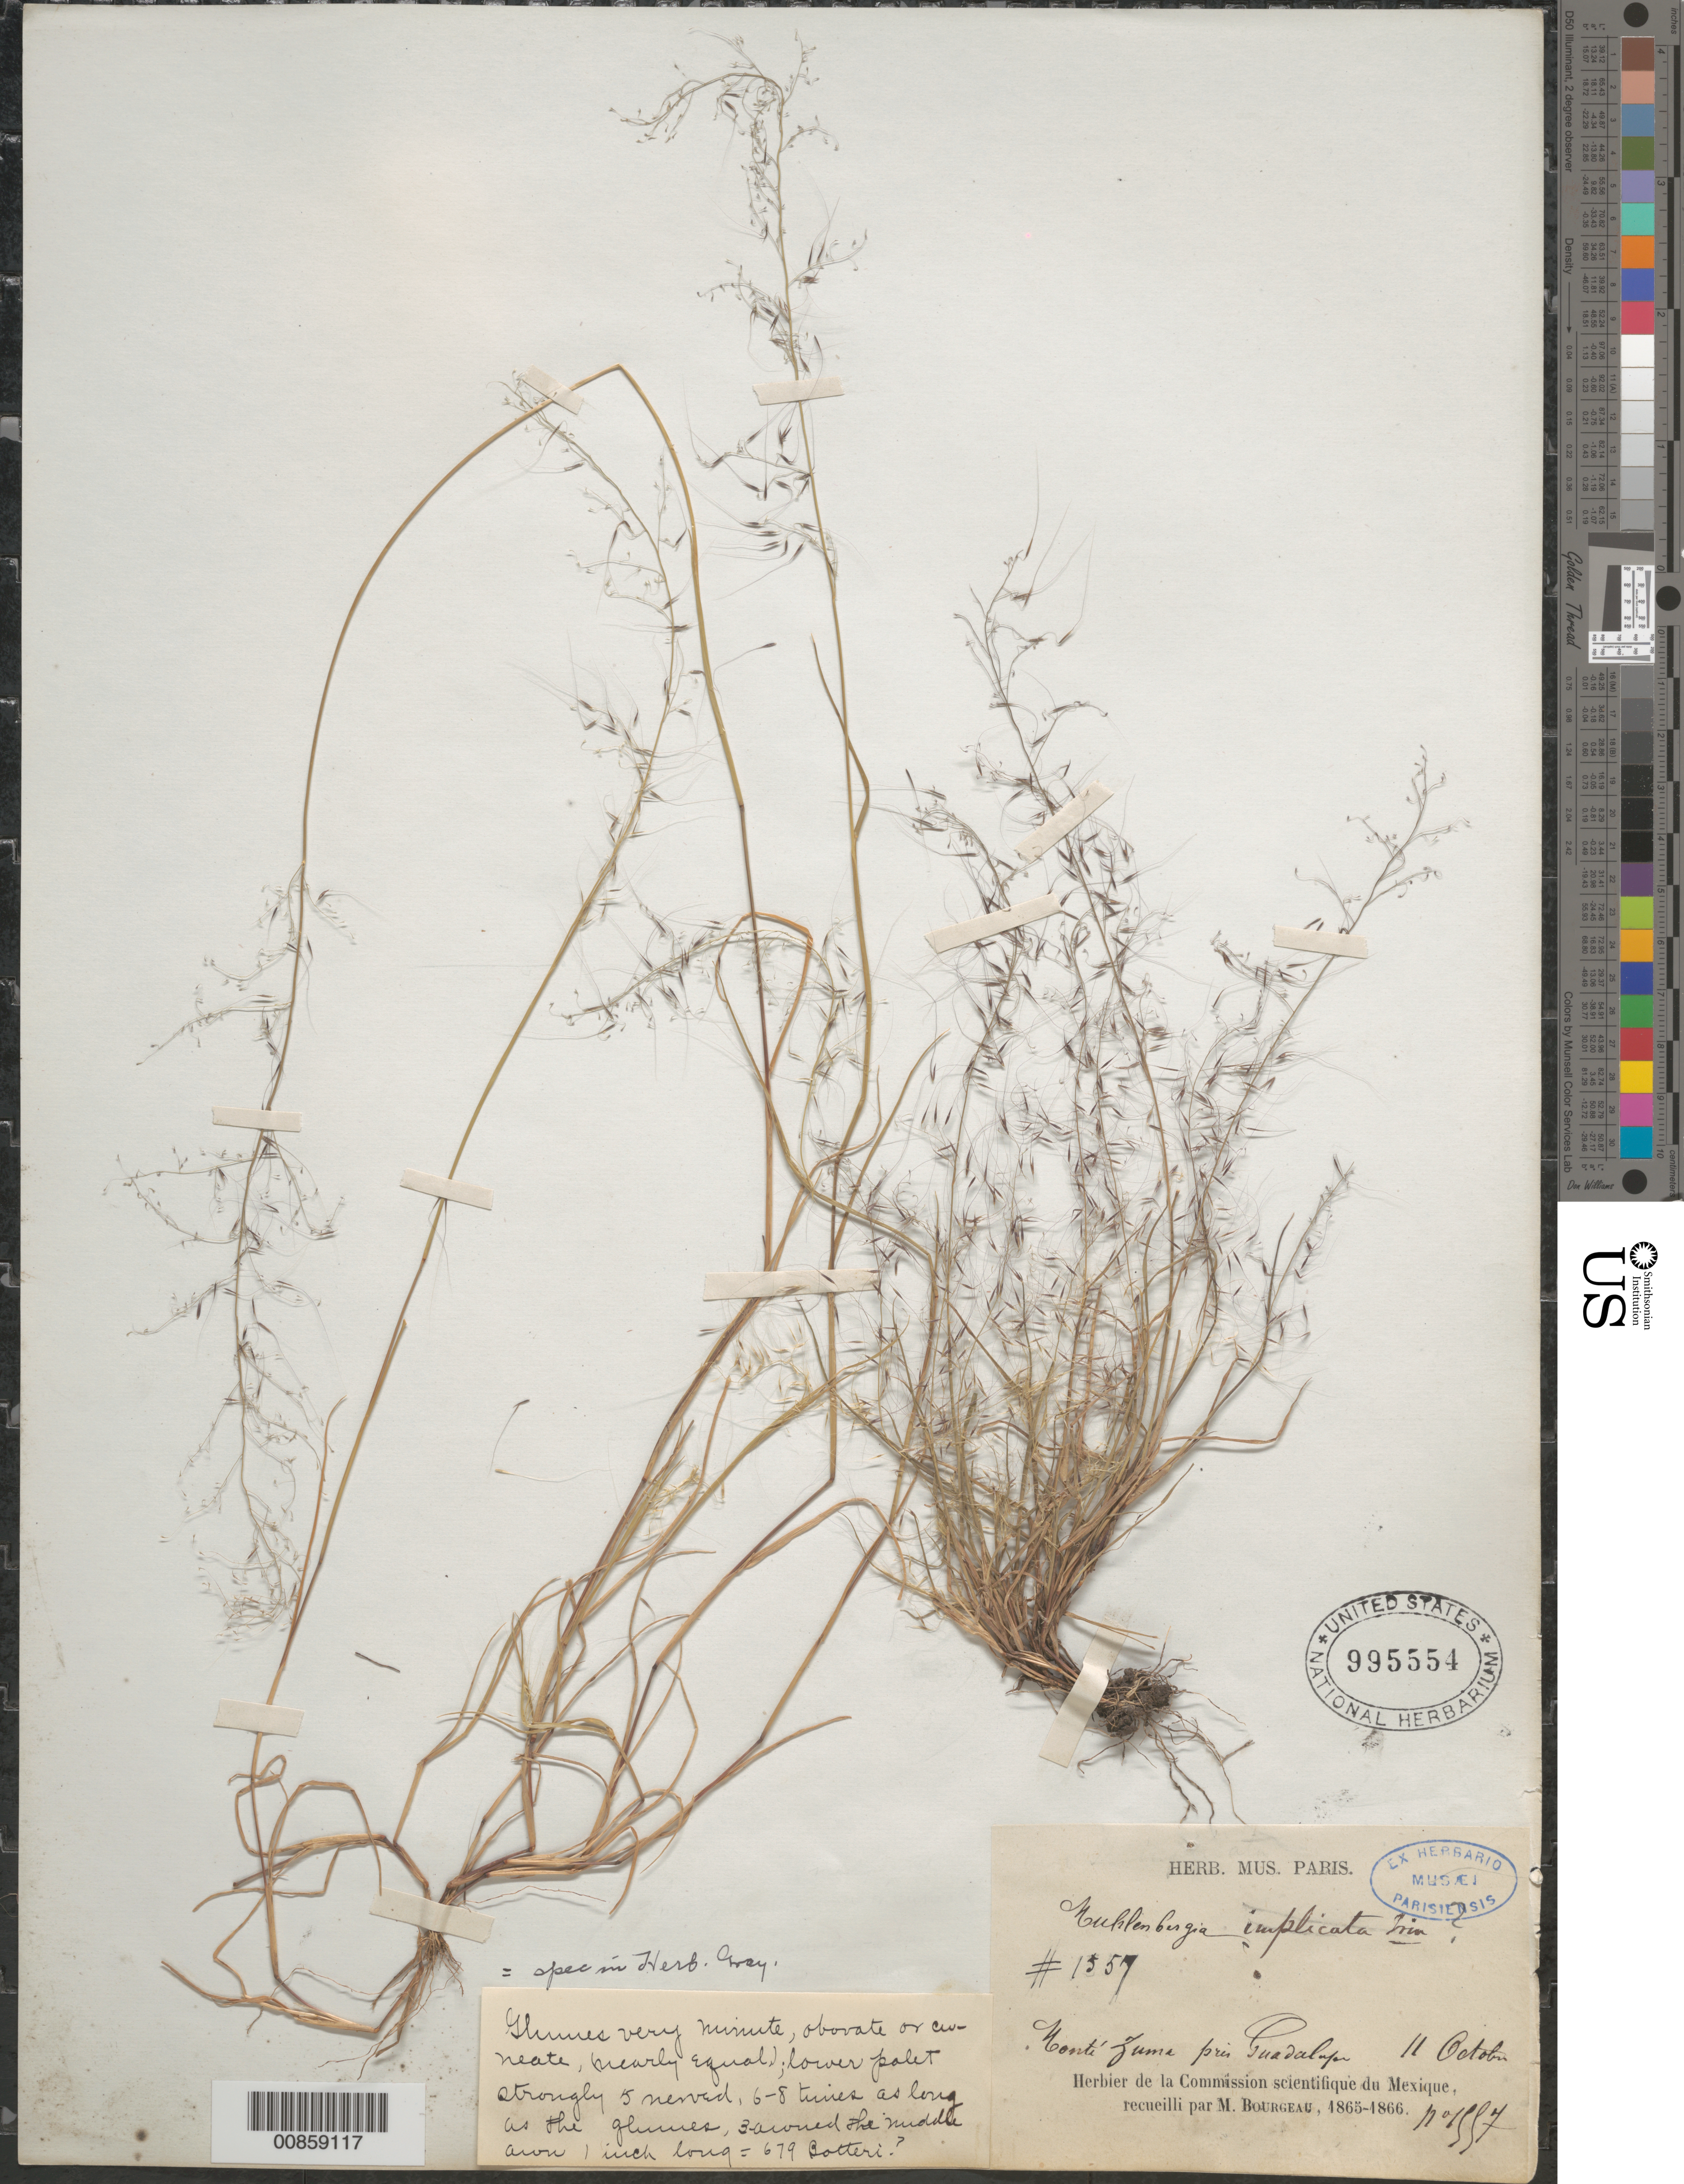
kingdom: Plantae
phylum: Tracheophyta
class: Liliopsida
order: Poales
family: Poaceae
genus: Muhlenbergia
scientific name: Muhlenbergia implicata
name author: (Kunth) Trin.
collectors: M. Bourgeau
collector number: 1557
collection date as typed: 11 Oct 1865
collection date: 1865-10-11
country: Mexico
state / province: Jalisco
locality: Monte pris Guadalupe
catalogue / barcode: US 995554